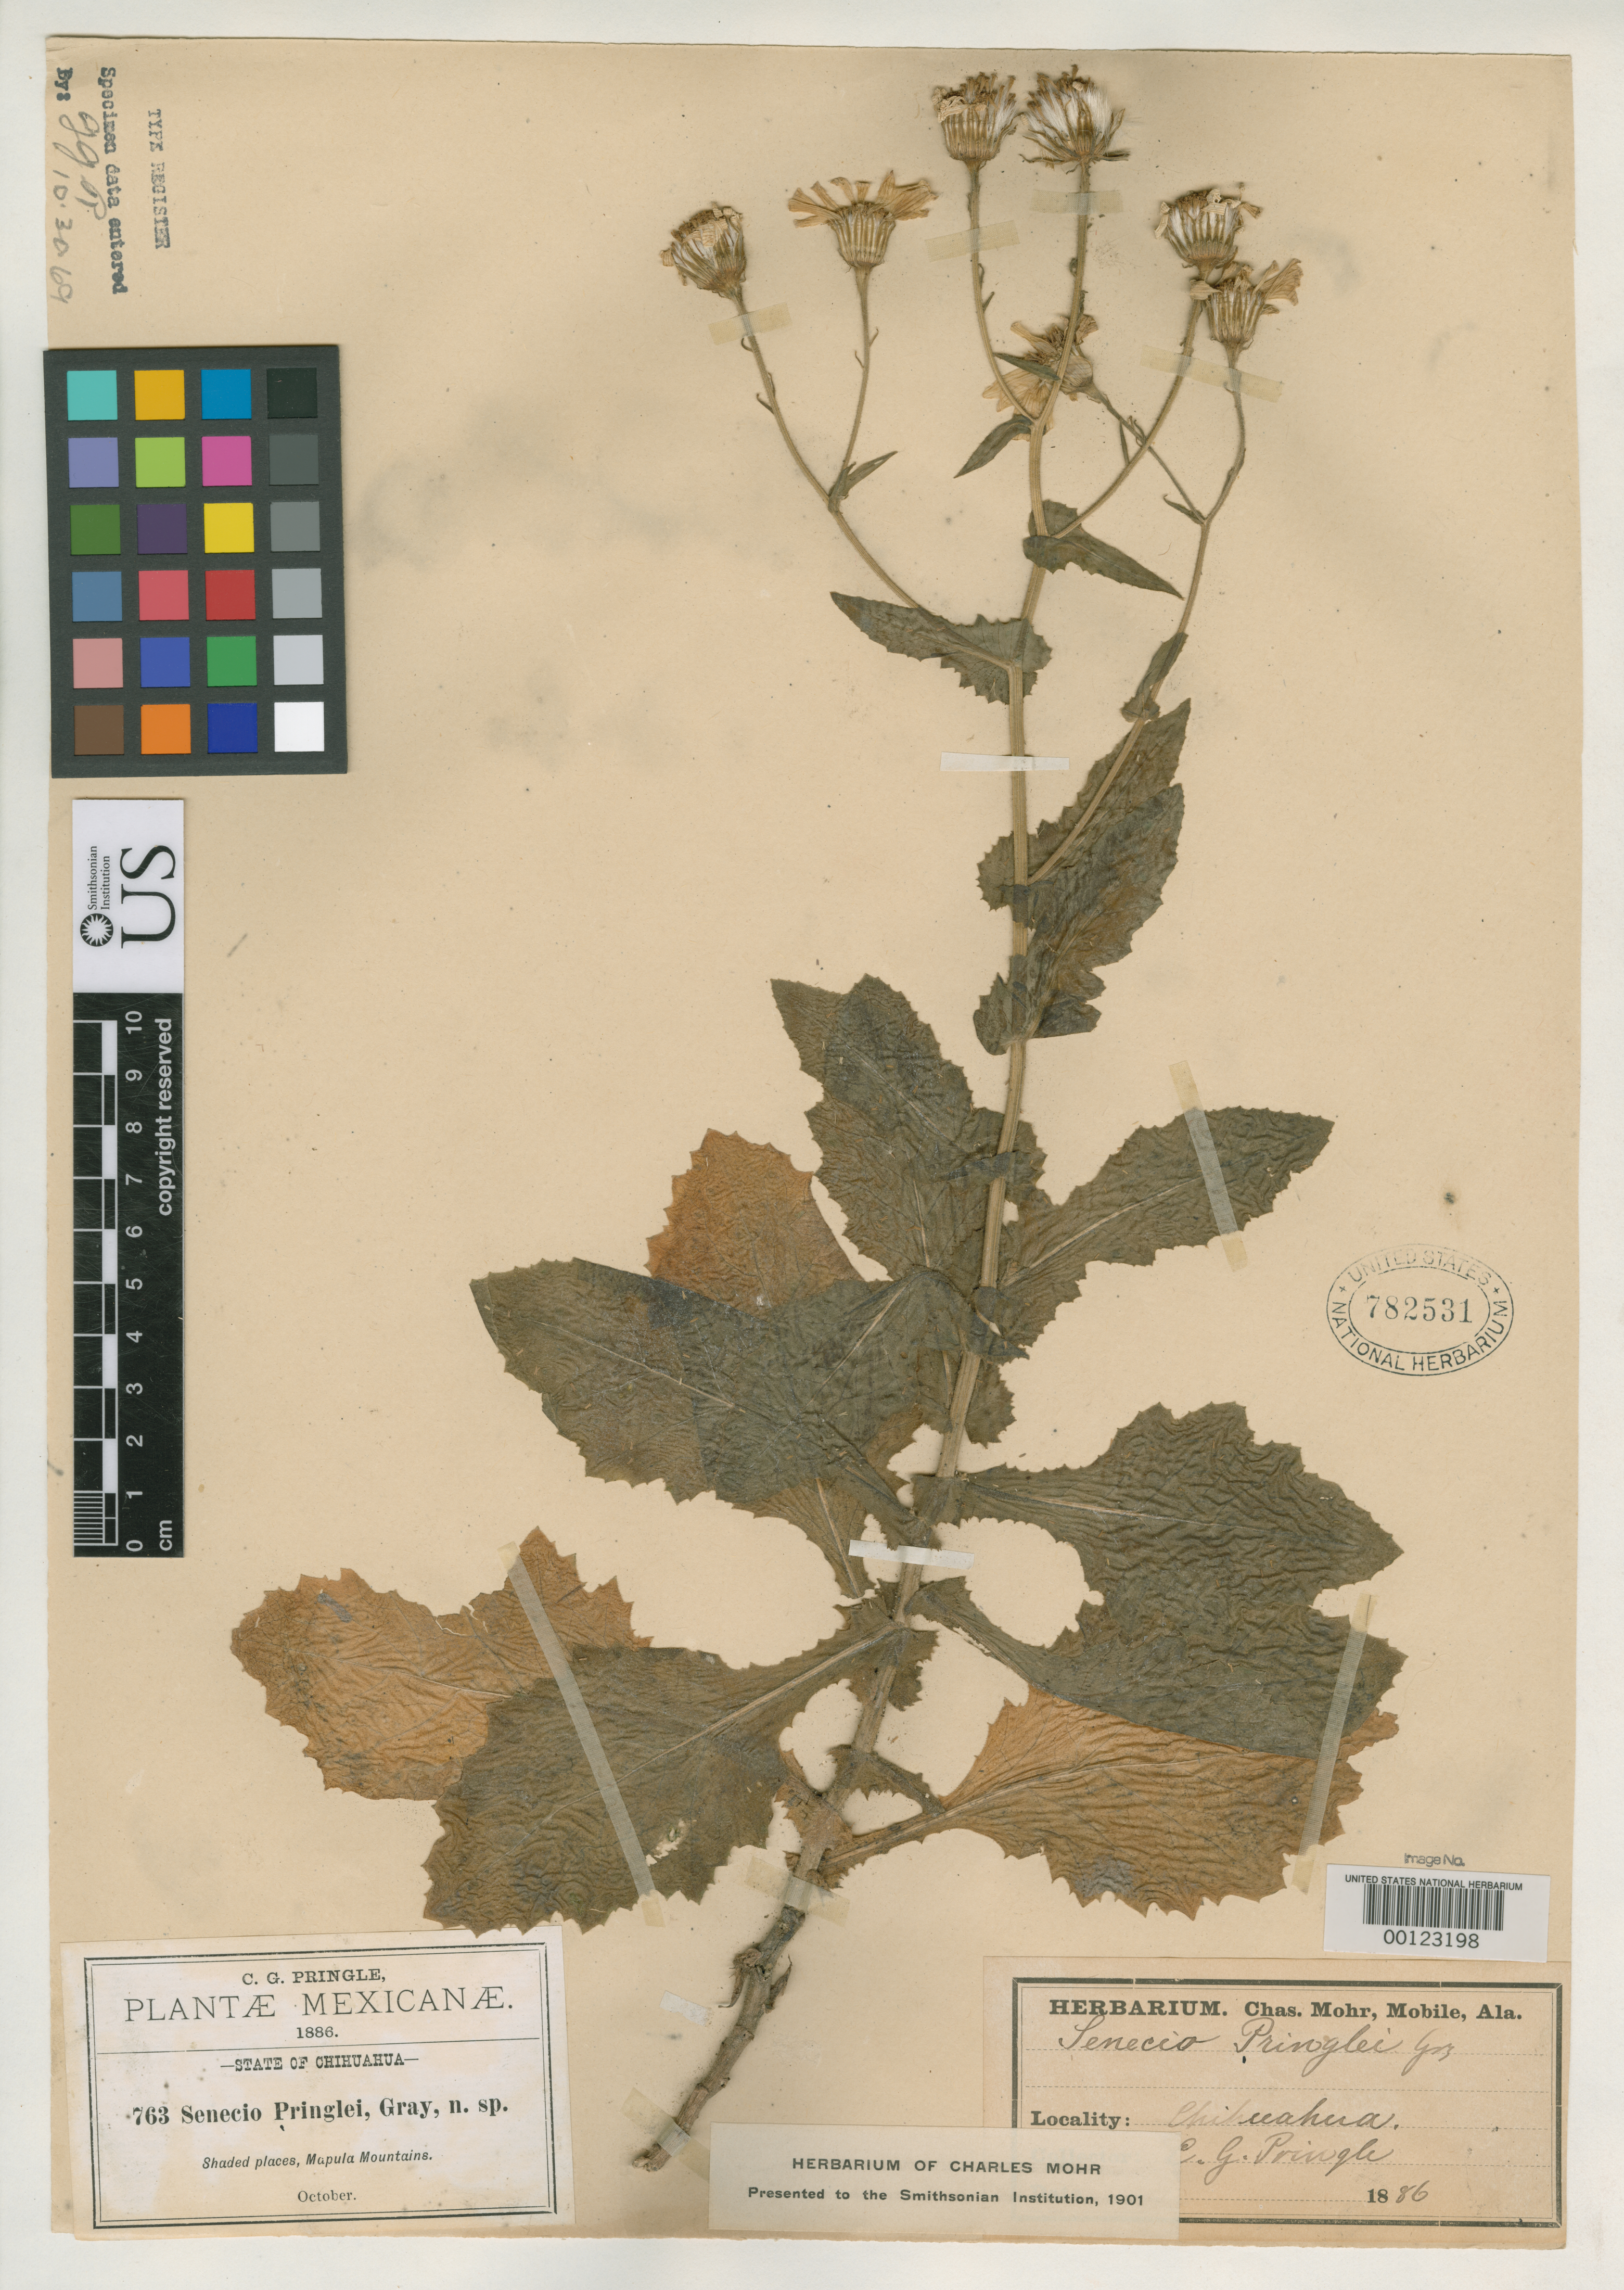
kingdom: Plantae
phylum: Tracheophyta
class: Magnoliopsida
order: Asterales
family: Asteraceae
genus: Senecio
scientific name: Senecio pringlei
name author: A. Gray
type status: Type Collection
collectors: C. G. Pringle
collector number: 763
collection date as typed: Oct 1886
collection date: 1886-10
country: Mexico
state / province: Chihuahua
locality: Mapula Mts.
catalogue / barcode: US 782531